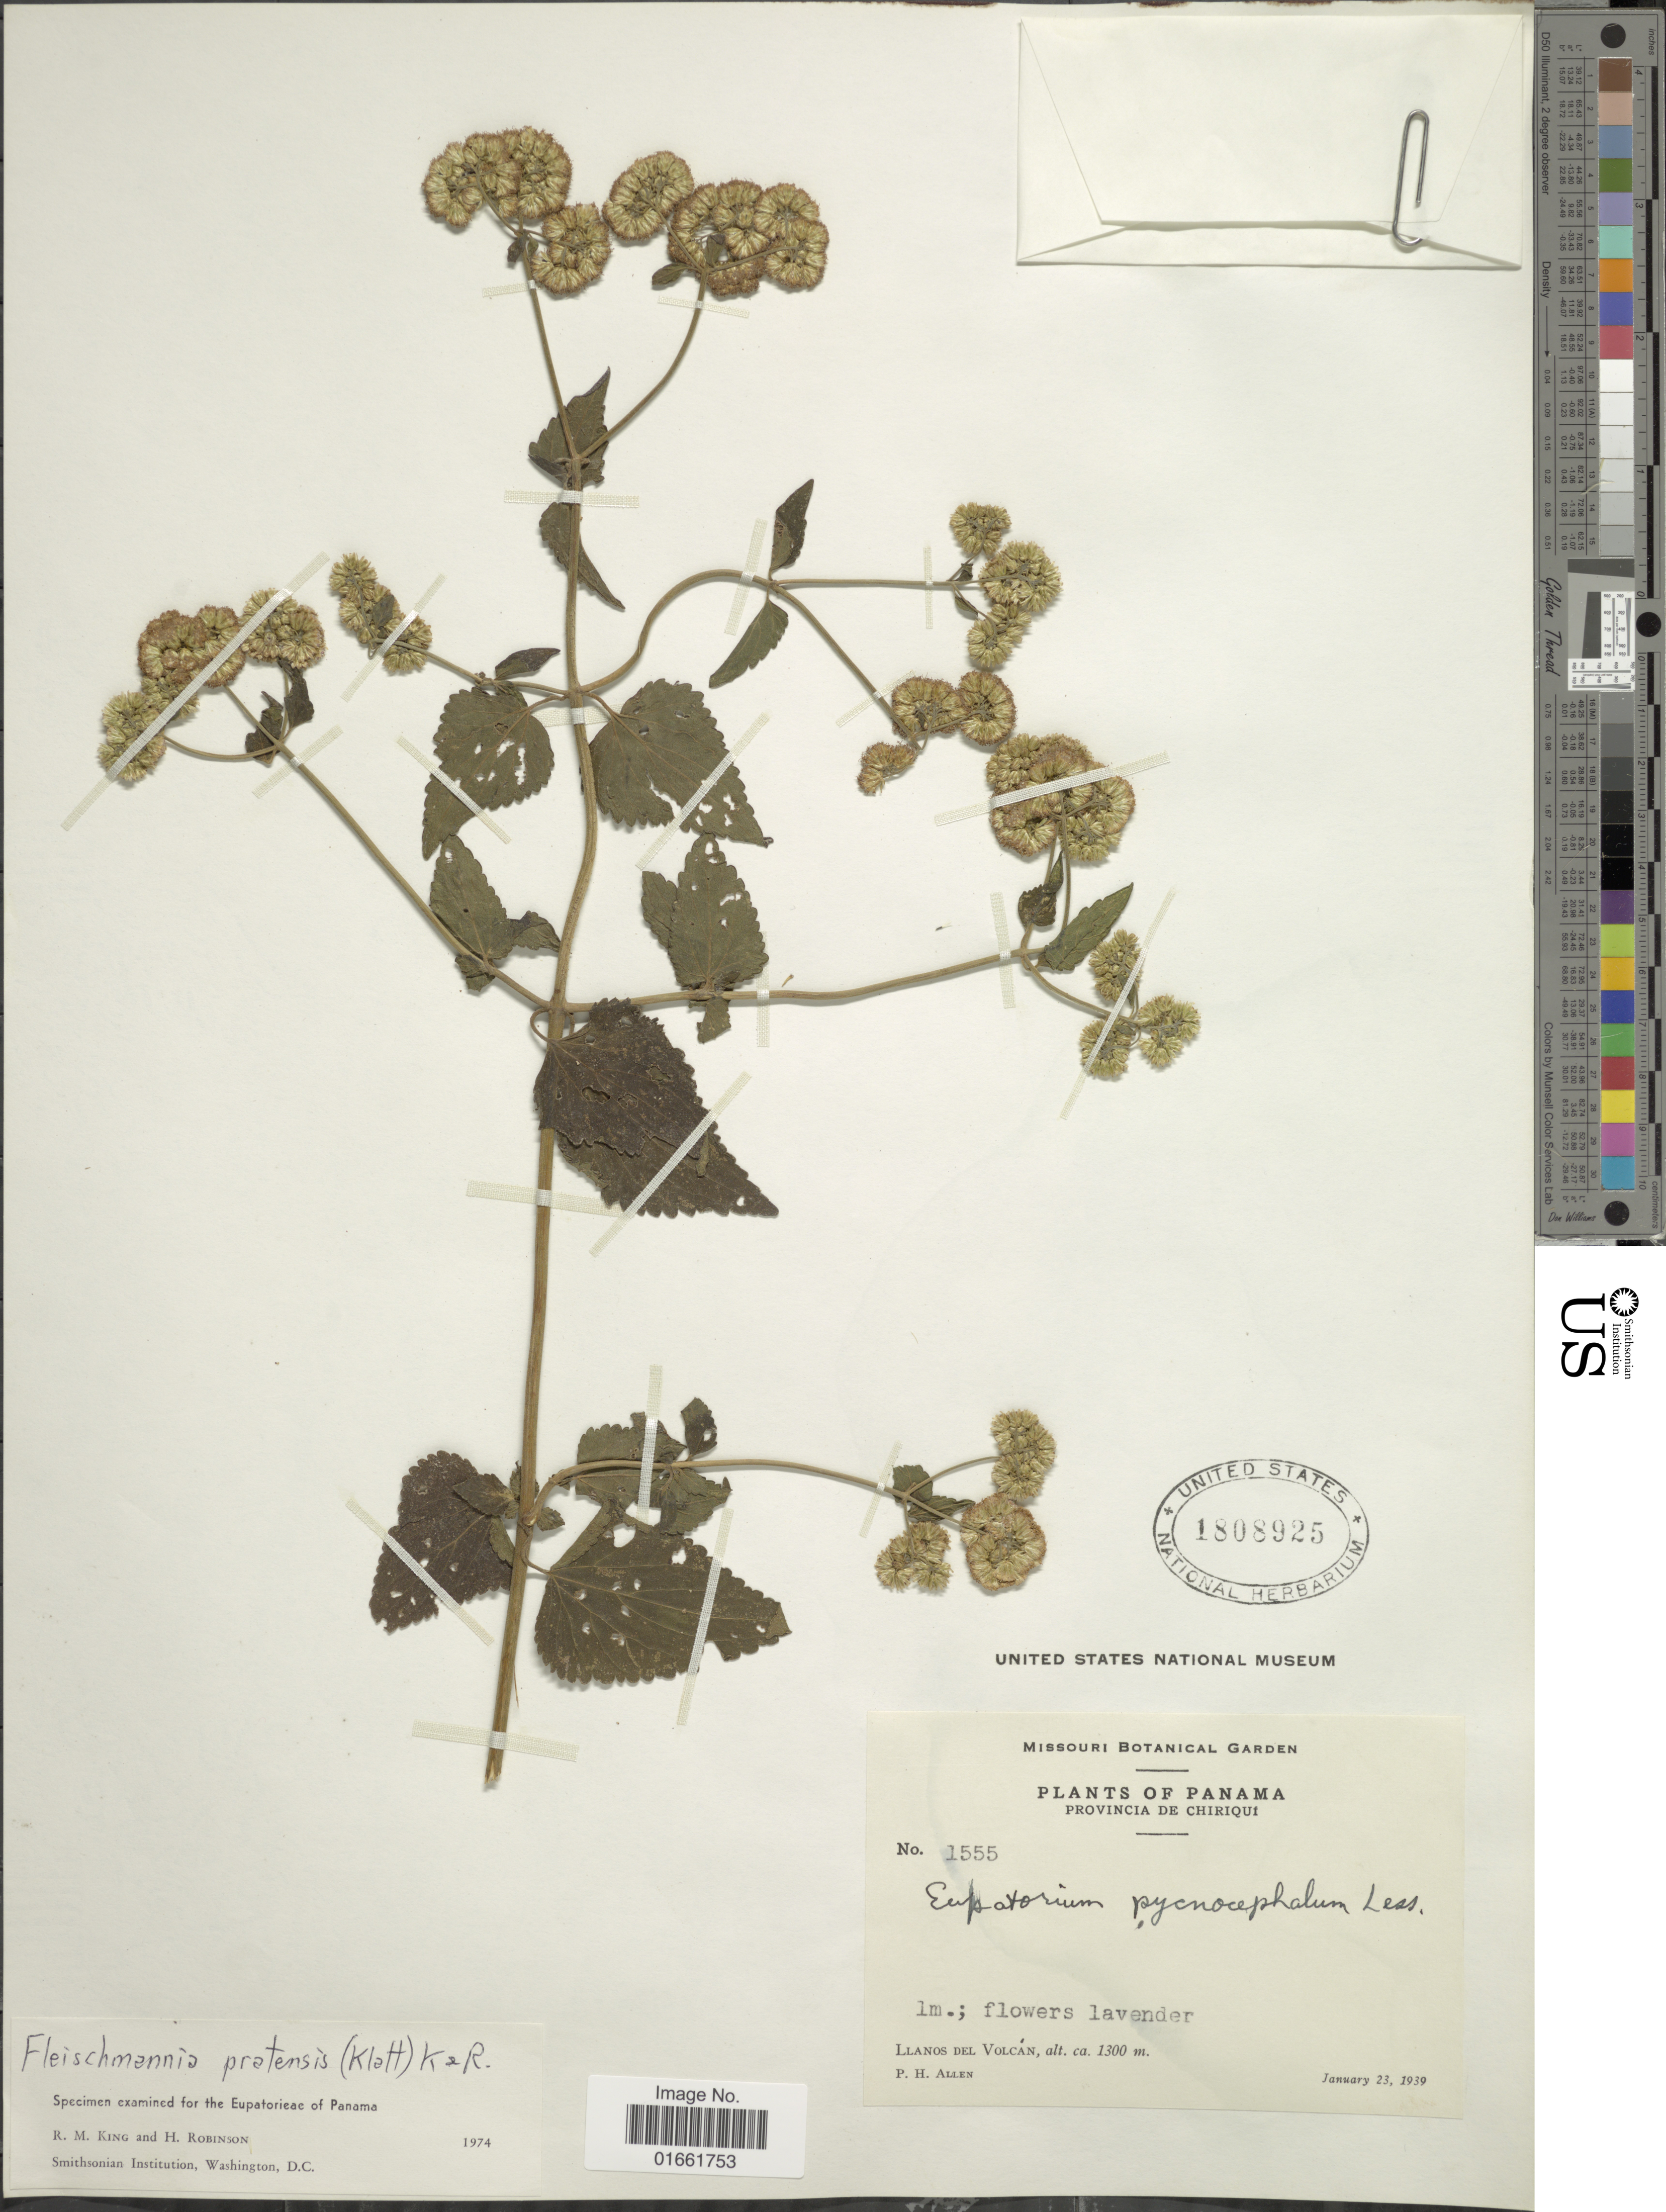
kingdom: Plantae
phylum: Tracheophyta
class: Magnoliopsida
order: Asterales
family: Asteraceae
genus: Fleischmannia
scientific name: Fleischmannia pratensis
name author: (Klatt) R.M. King & H. Rob.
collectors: P. H. Allen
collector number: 1555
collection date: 1939-01-23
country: Panama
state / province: Chiriqui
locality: Province de Chiriqui. Llanos del Volcán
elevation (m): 1300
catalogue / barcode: US 1808925